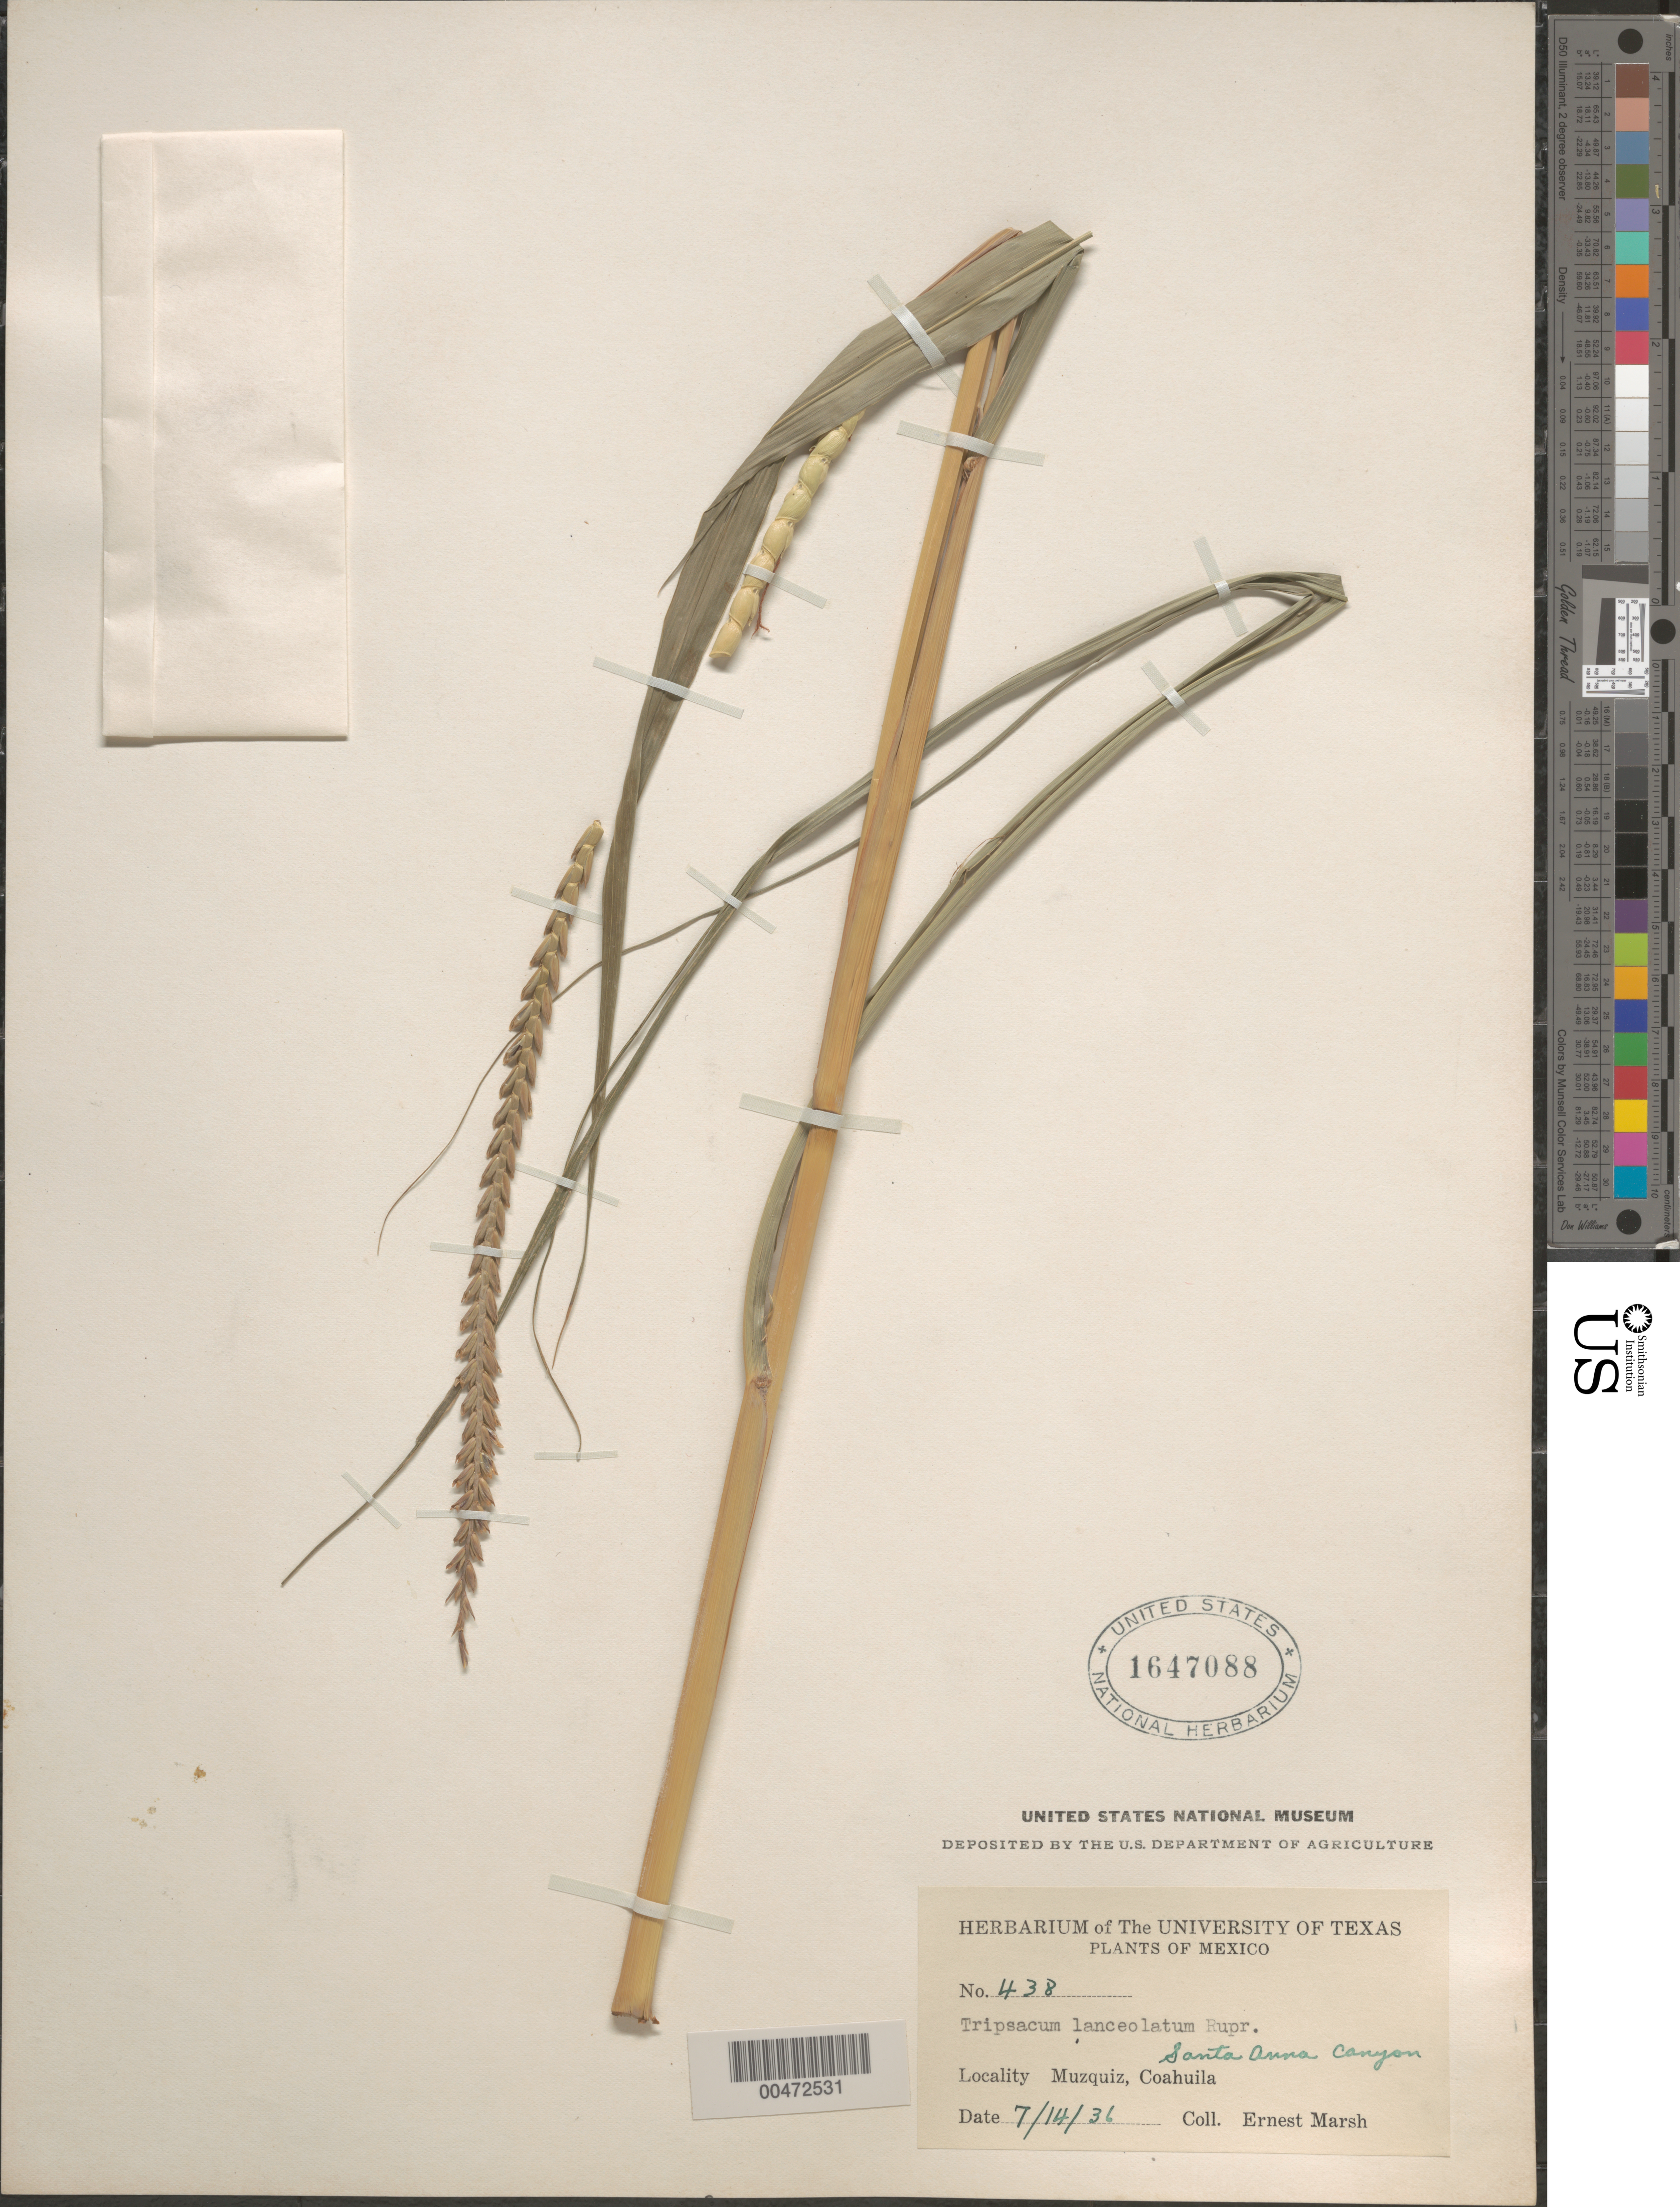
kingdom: Plantae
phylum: Tracheophyta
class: Liliopsida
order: Poales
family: Poaceae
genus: Tripsacum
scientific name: Tripsacum lanceolatum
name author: Rupr. ex E. Fourn.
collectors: E. Marsh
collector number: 438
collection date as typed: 14 Jul 1936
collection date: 1936-07-14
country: Mexico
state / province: Coahuila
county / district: Hipolito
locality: Santa Anna Canyon, Muzquiz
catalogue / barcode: US 1647088